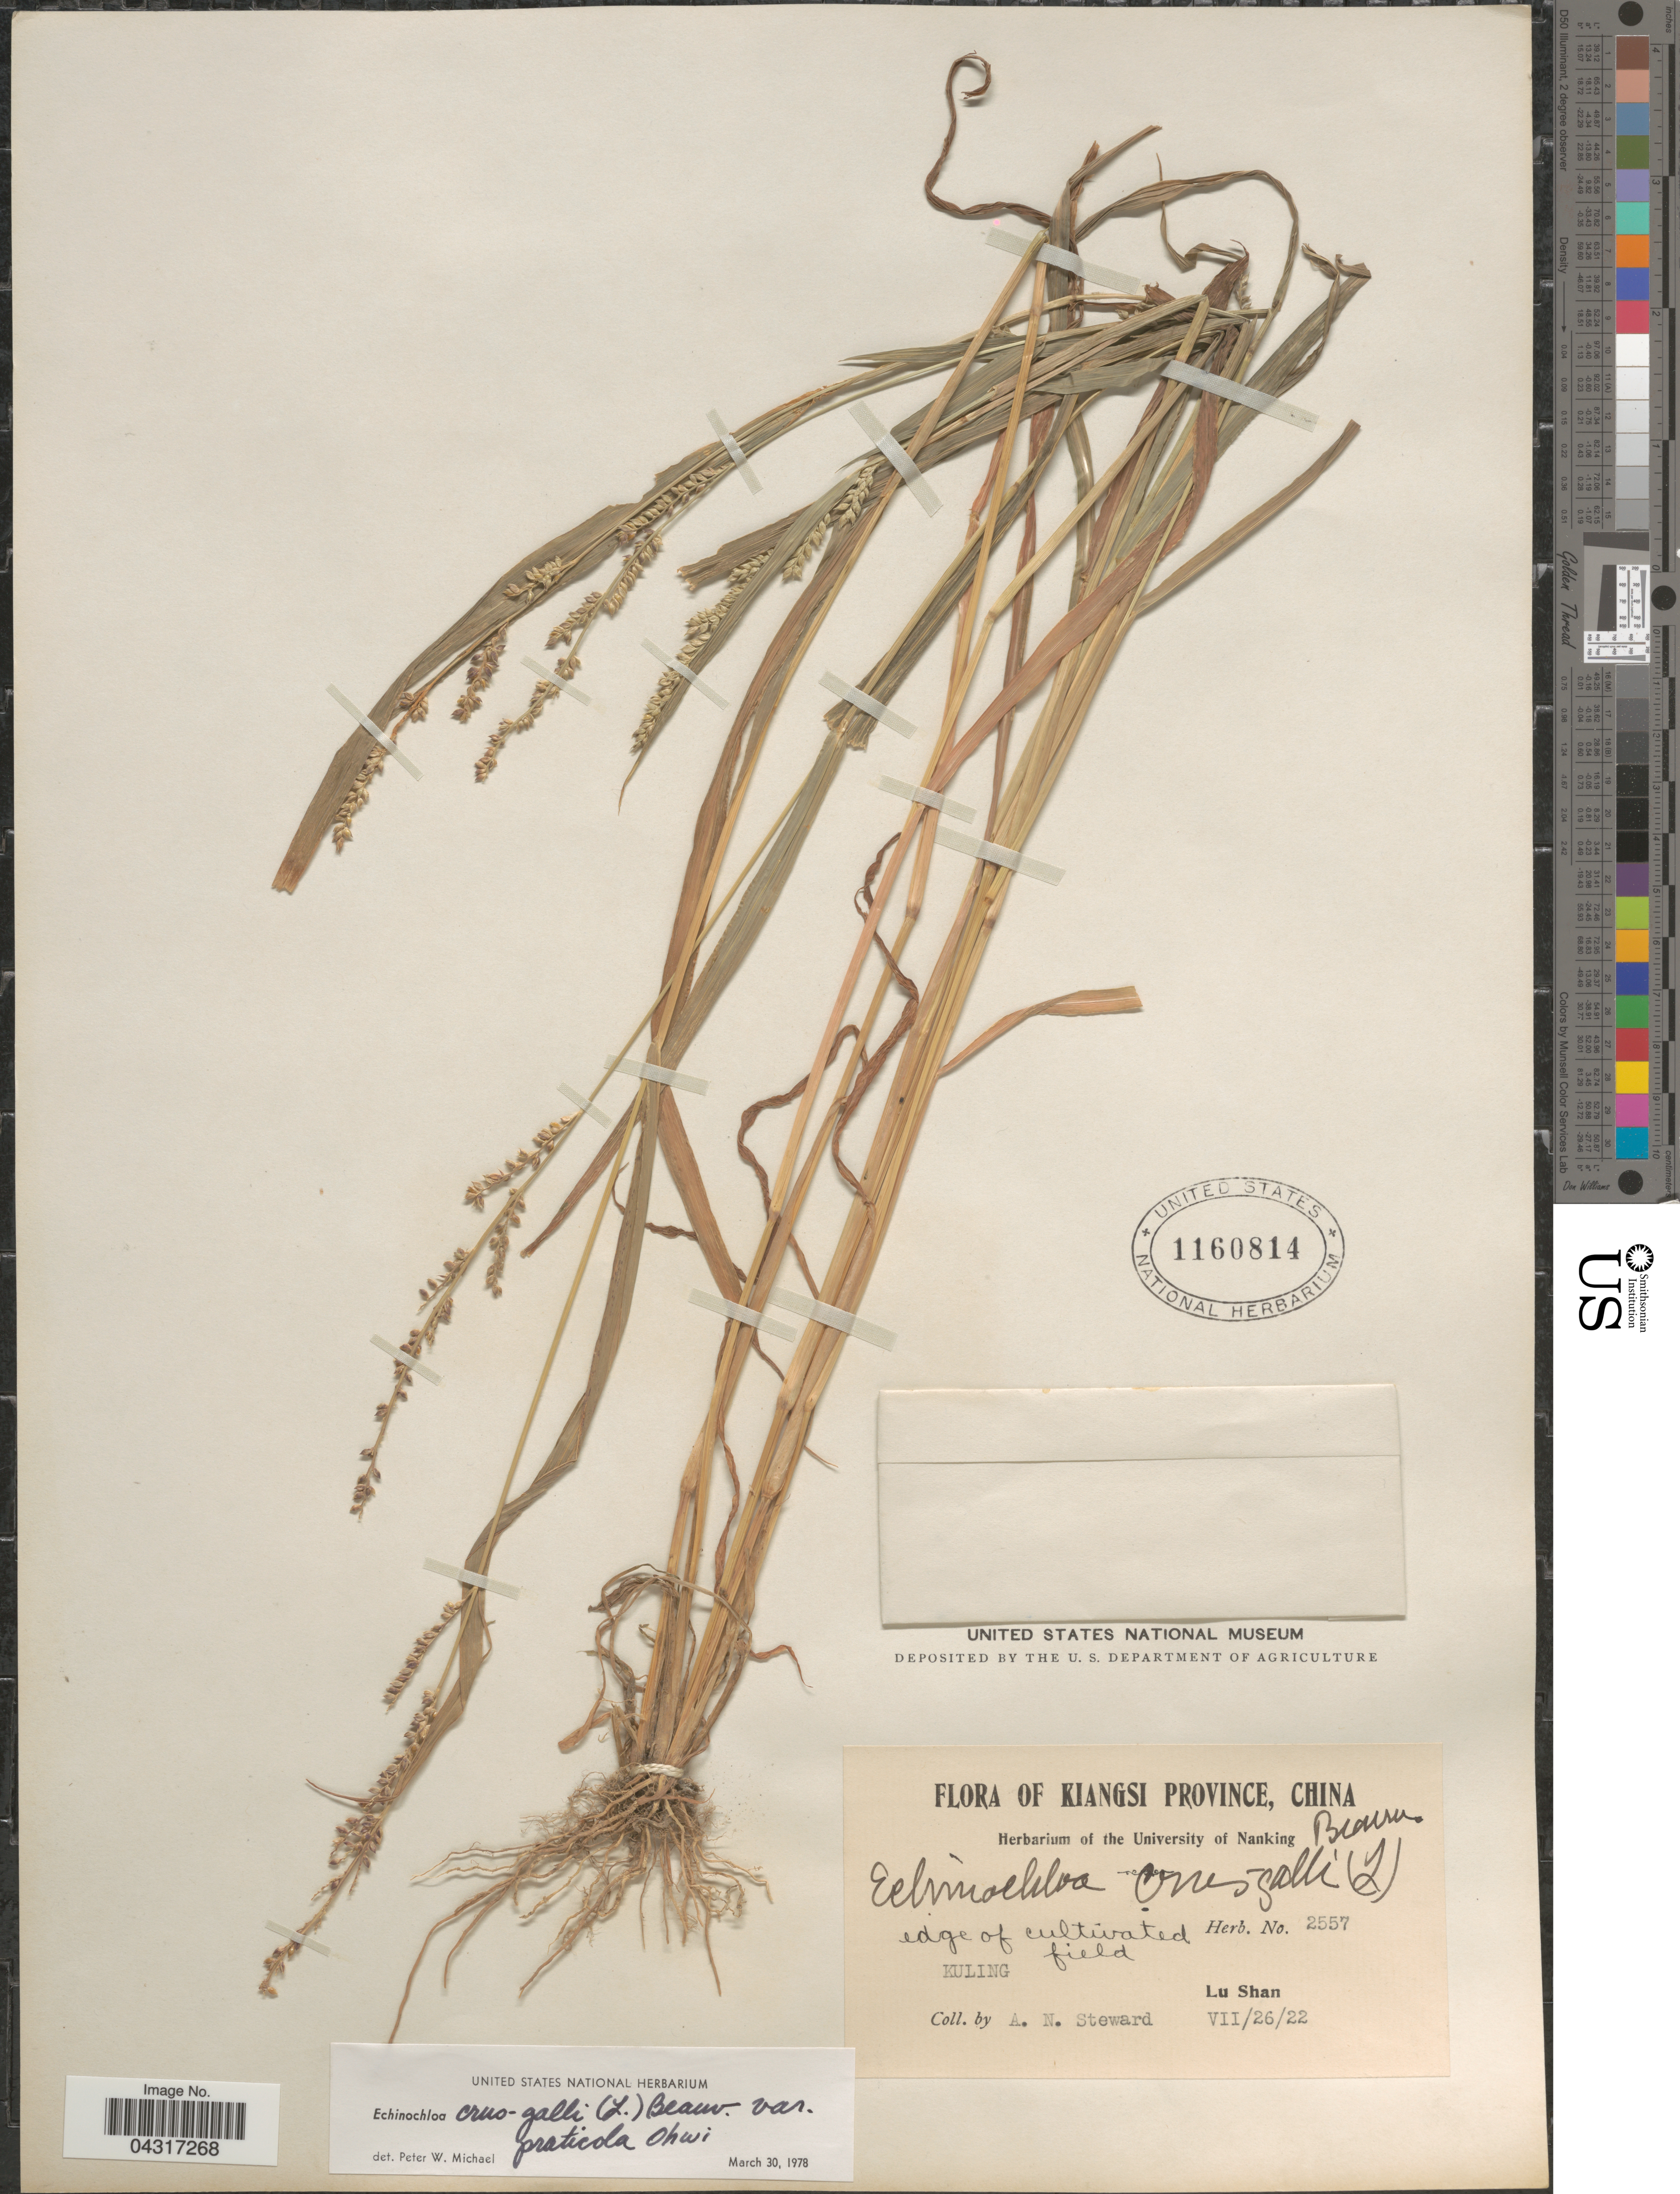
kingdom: Plantae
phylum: Tracheophyta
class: Liliopsida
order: Poales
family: Poaceae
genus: Echinochloa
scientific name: Echinochloa crus-galli var. praticola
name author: Ohwi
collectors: A. N. Steward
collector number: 2557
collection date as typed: Transcribed d/m/y: 26/7/22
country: China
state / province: Jiangxi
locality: Kiangsi Province. Edge of cultivated field. Kuling. Lu Shan.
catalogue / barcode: US 1160814